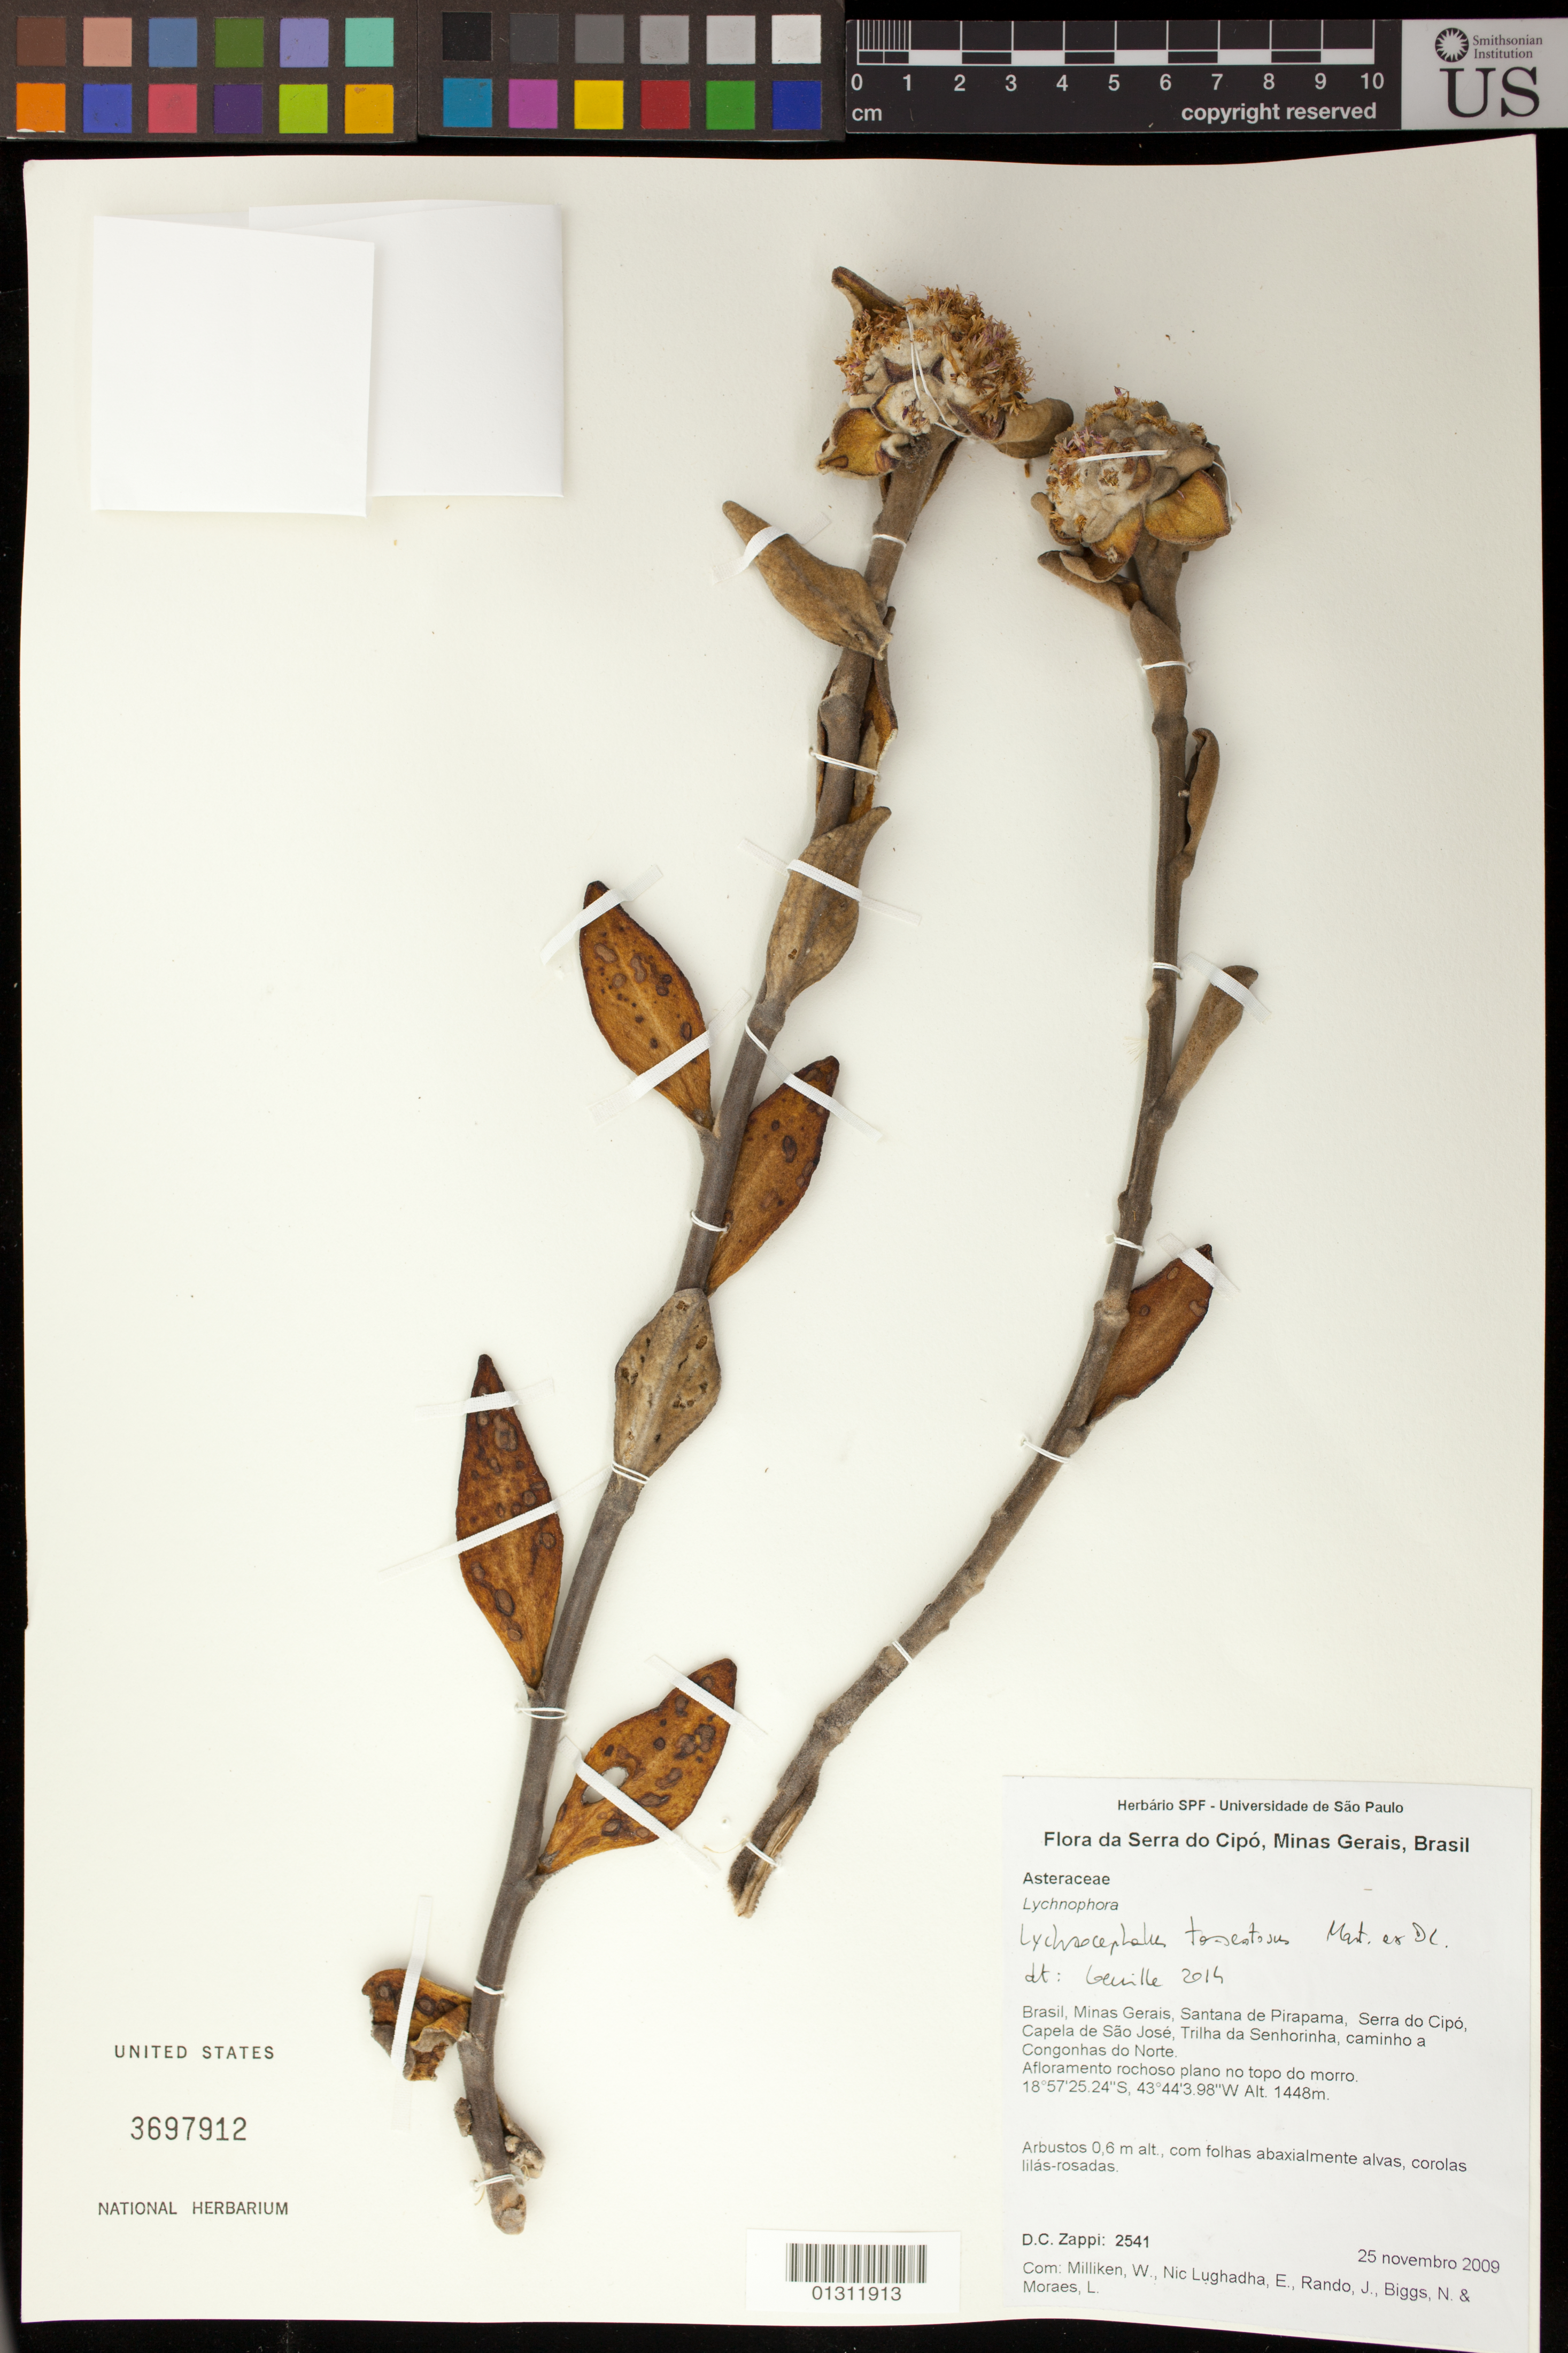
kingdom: Plantae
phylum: Tracheophyta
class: Magnoliopsida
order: Asterales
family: Asteraceae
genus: Lychnophora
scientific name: Lychnophora tomentosa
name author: (Mart. ex DC.) Sch. Bip.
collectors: D. Zappi, W. Milliken, E. Nic Lughadha, J. Rando, N. Biggs & L. Morales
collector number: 2541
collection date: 2009-11-25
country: Brazil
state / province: Minas Gerais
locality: Santana de Pirapama, Serra do Cipo, Capela de Sao Jose, Trilha de Senhorinha, caminho a Congonhas do Norte.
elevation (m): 1448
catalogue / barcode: US 3697912